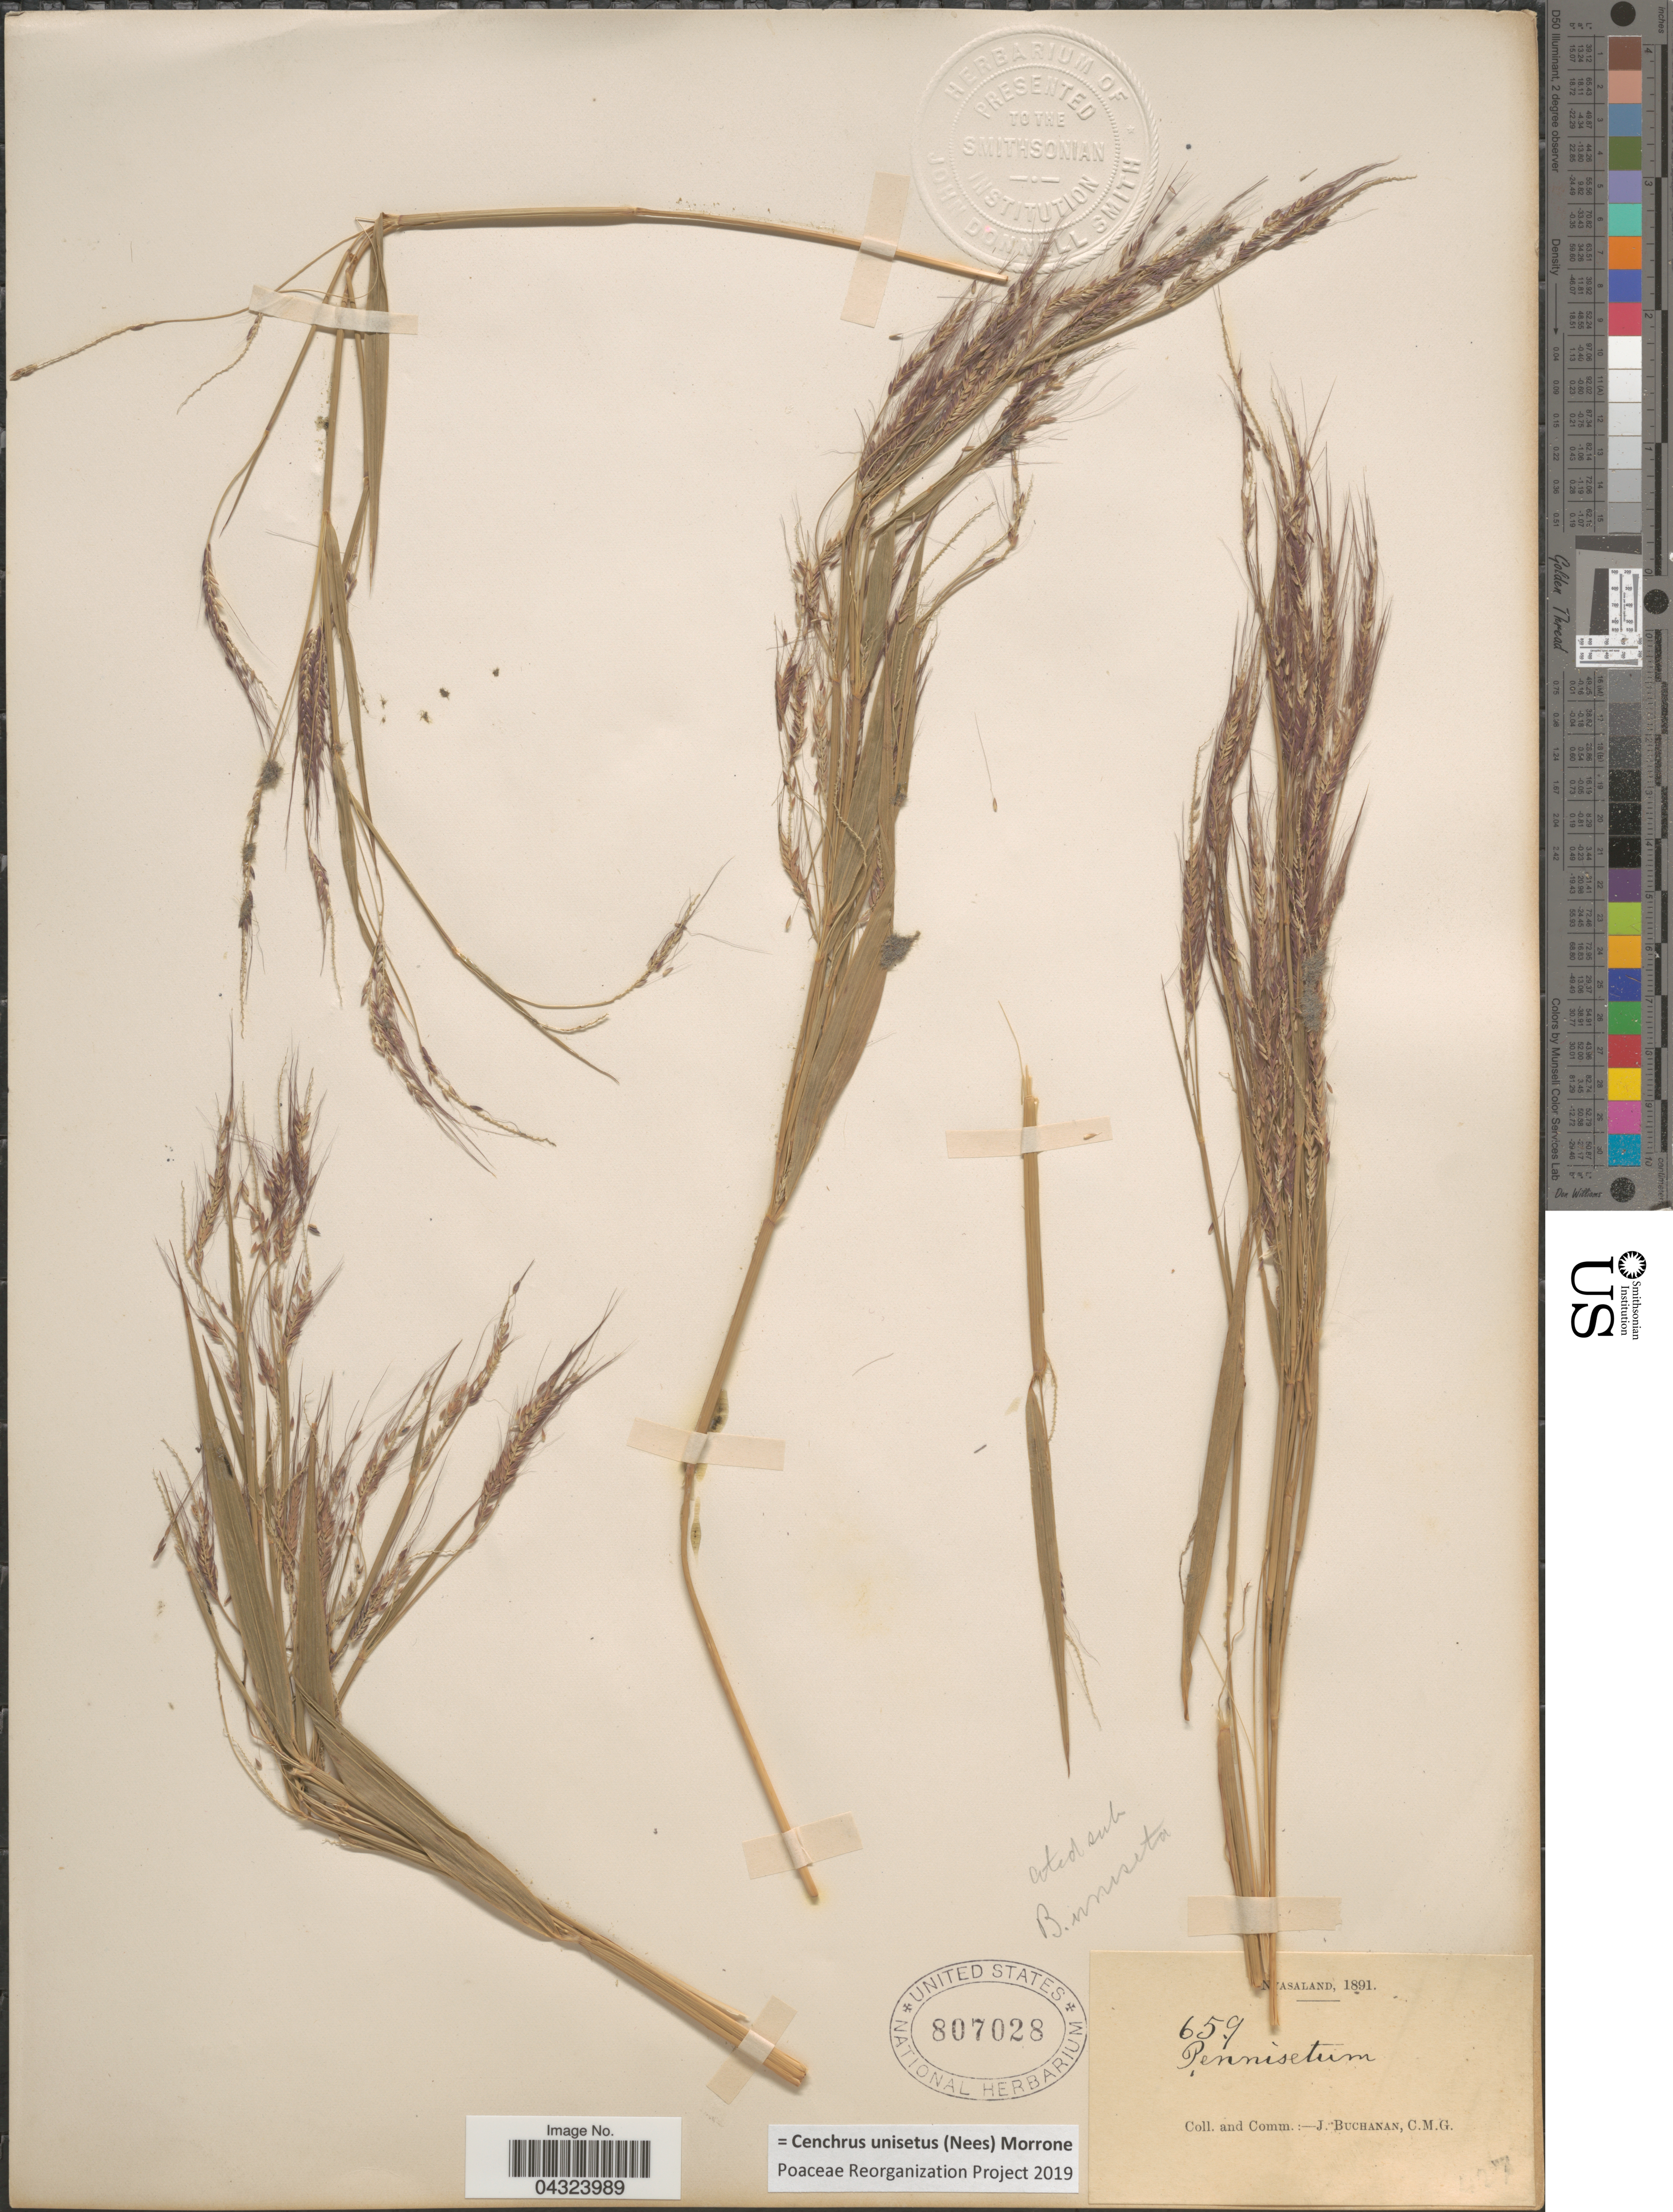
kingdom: Plantae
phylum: Tracheophyta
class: Liliopsida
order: Poales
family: Poaceae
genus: Cenchrus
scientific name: Cenchrus unisetus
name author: (Nees) Morrone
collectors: J. Buchanan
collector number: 659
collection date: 1891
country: Malawi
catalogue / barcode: US 807028